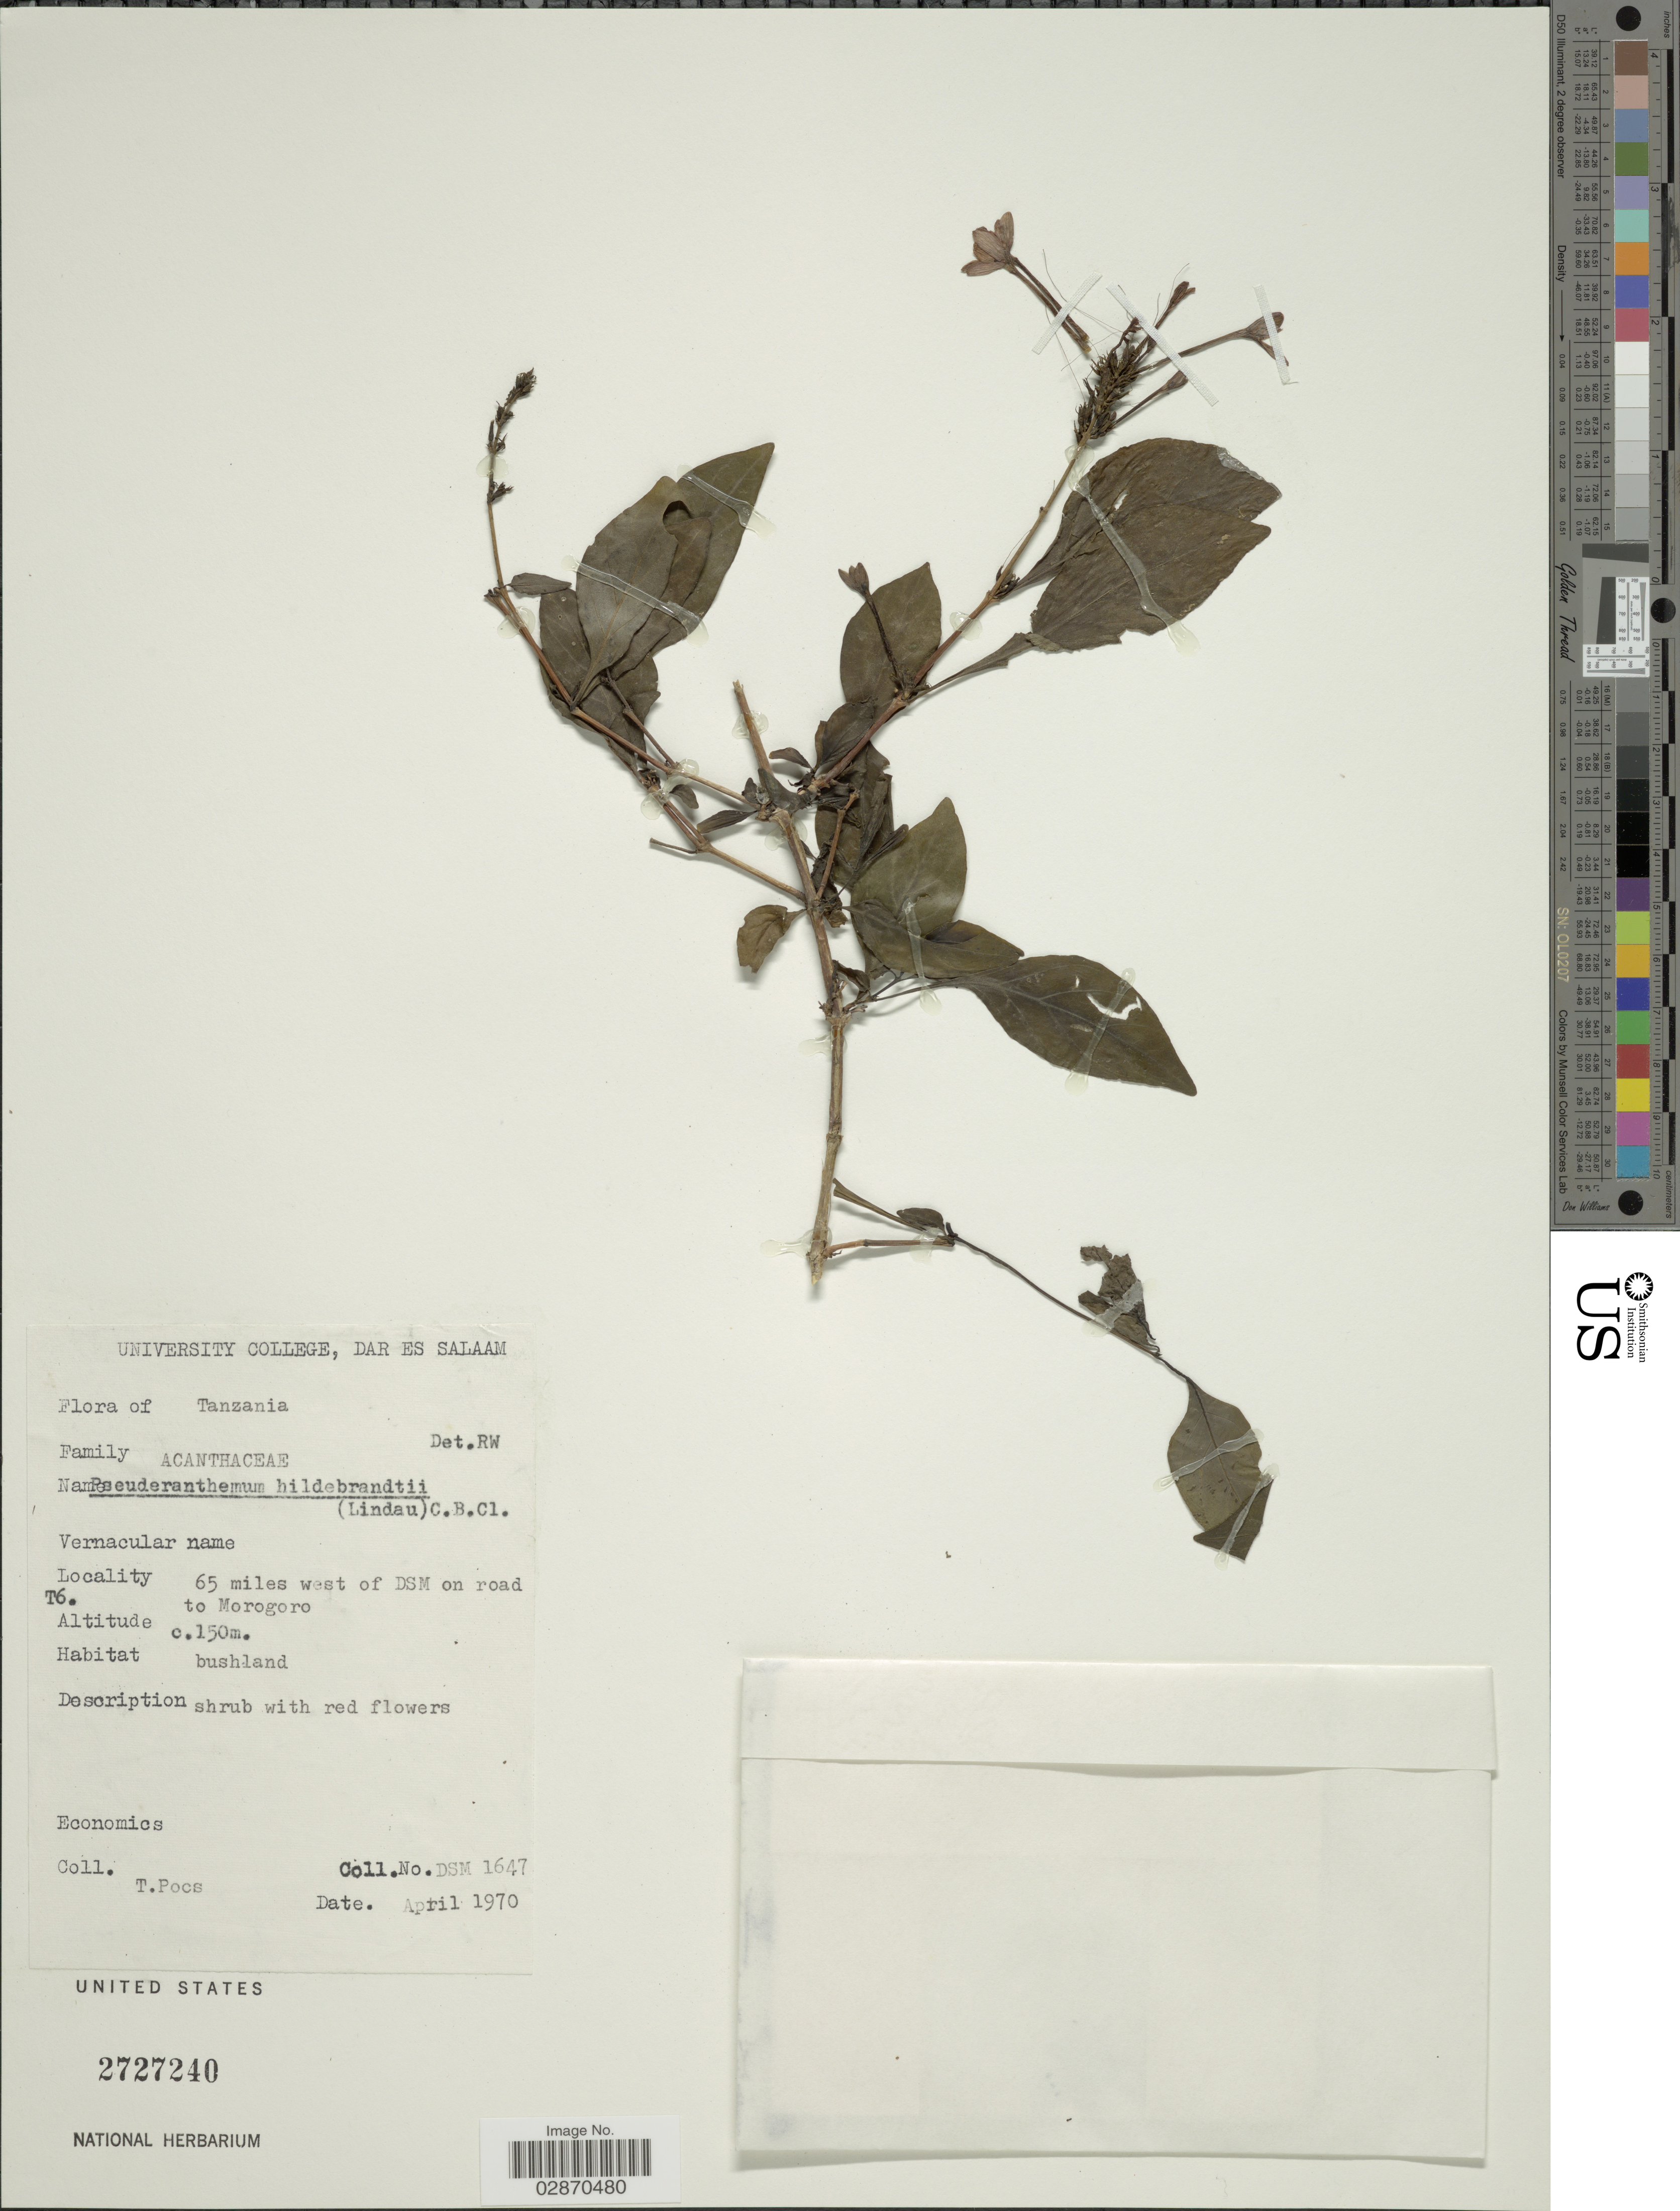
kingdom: Plantae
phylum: Tracheophyta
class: Magnoliopsida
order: Lamiales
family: Acanthaceae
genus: Pseuderanthemum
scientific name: Pseuderanthemum hildebrandtii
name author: Lindau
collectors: T. Pocs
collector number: DSM 1647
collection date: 1970-04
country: Tanzania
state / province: Morogoro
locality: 65 miles west of DSM on road to Morogoro. T6.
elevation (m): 150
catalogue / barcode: US 2727240